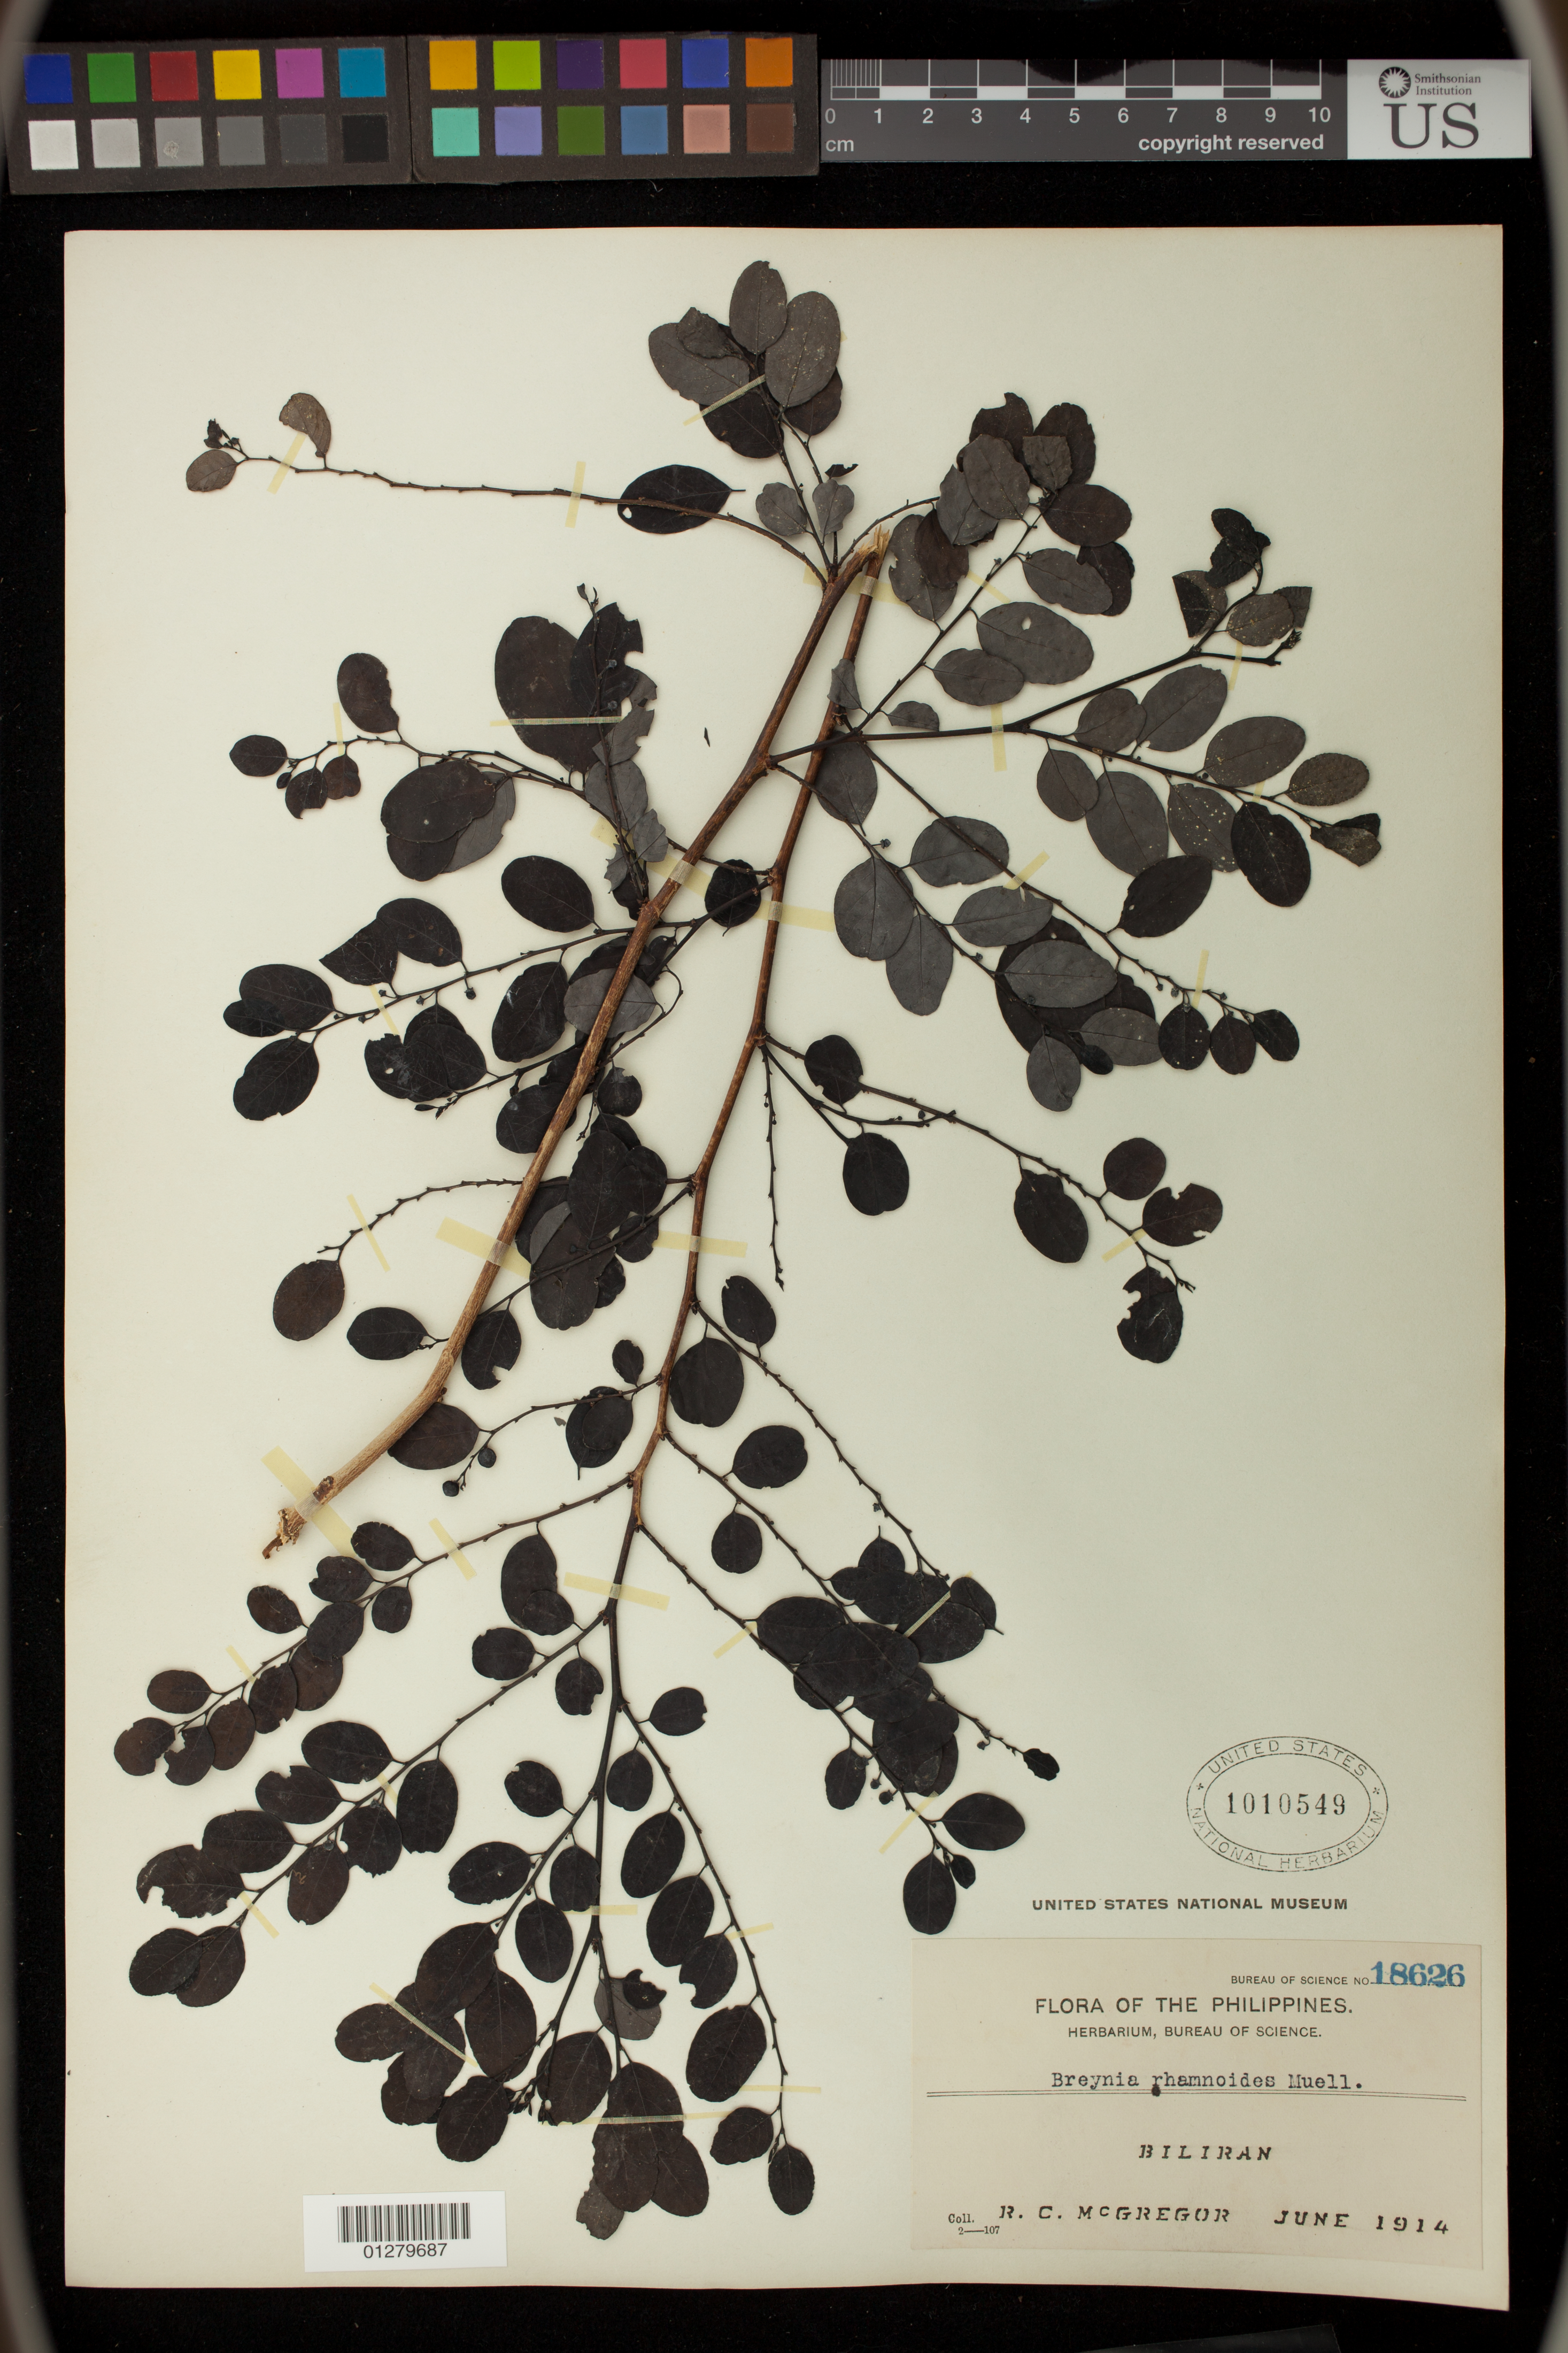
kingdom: Plantae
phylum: Tracheophyta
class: Magnoliopsida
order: Malpighiales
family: Phyllanthaceae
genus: Breynia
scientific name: Breynia vitis-idaea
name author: (Burm. f.) C.E.C. Fisch.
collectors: R. C. McGregor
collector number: Bur. Sci. 18626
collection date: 1914-06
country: Philippines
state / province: Eastern Visayas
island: Biliran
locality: Biliran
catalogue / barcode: US 1010549